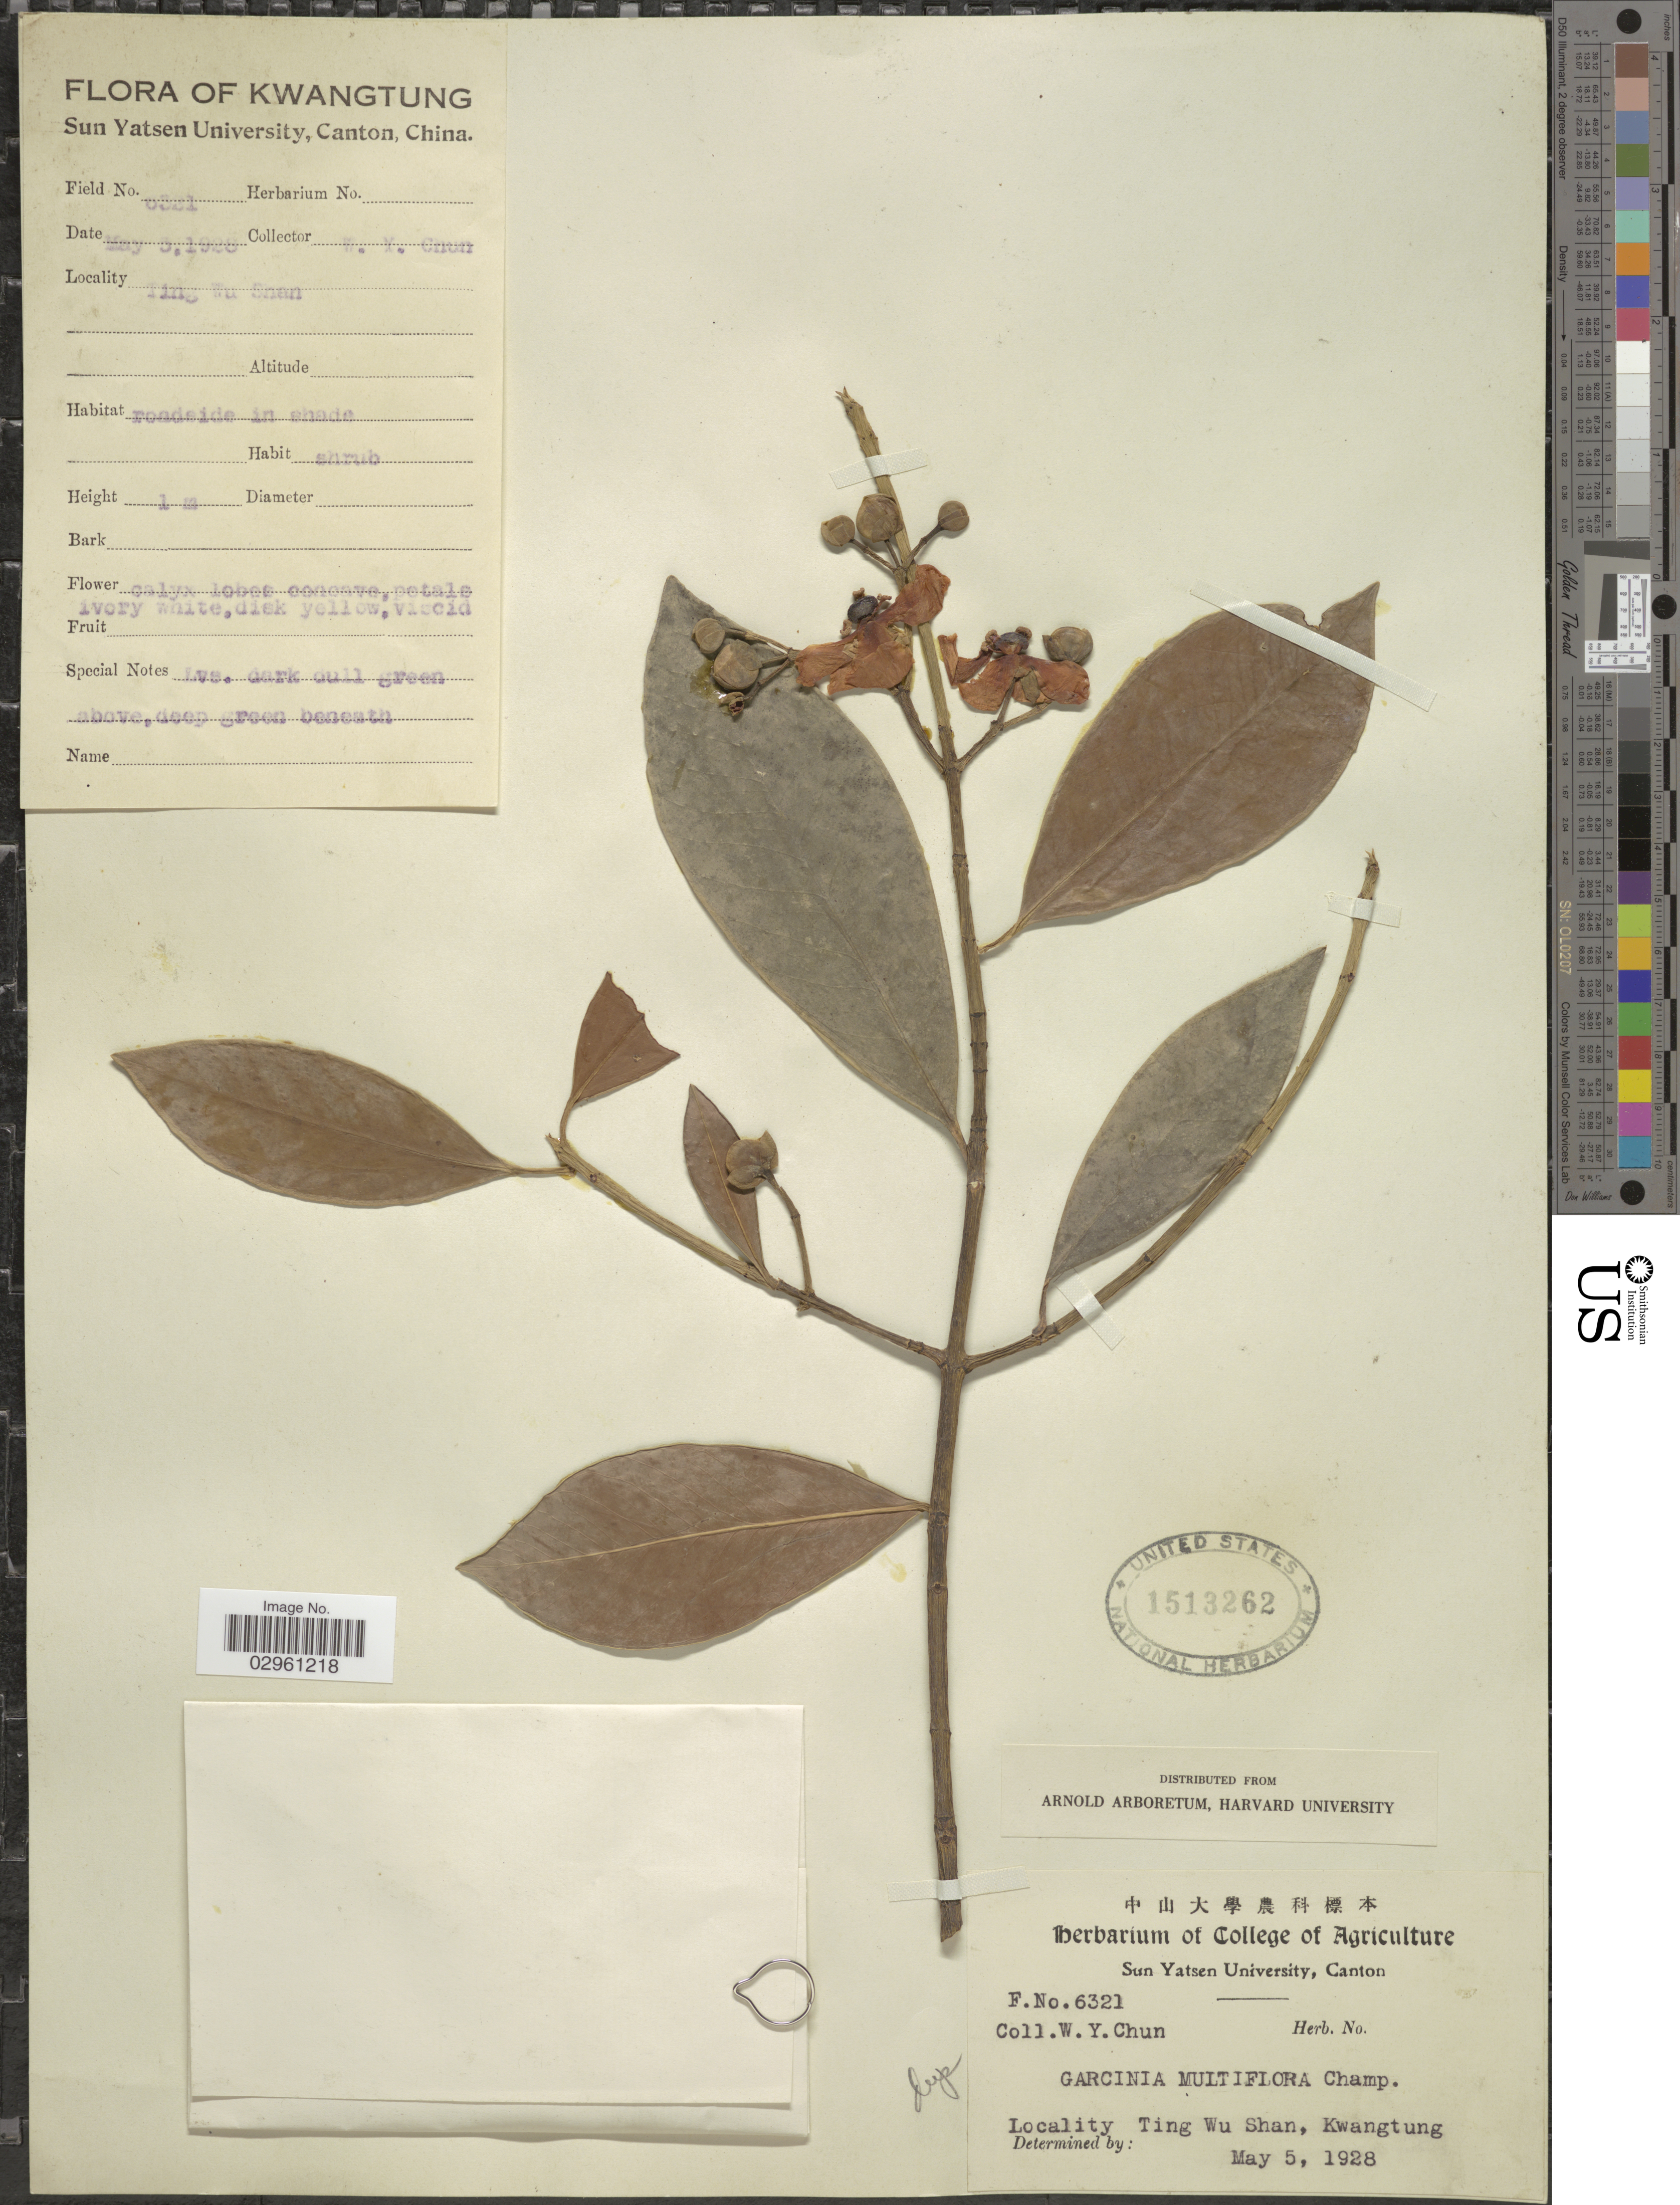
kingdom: Plantae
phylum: Tracheophyta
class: Magnoliopsida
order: Malpighiales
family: Clusiaceae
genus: Garcinia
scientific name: Garcinia multiflora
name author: Champ. ex Benth.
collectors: W. Y. Chun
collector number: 6321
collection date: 1928-05-05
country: China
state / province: Guangdong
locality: Kwangtung. Ting Wu Shan.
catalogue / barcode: US 1513262